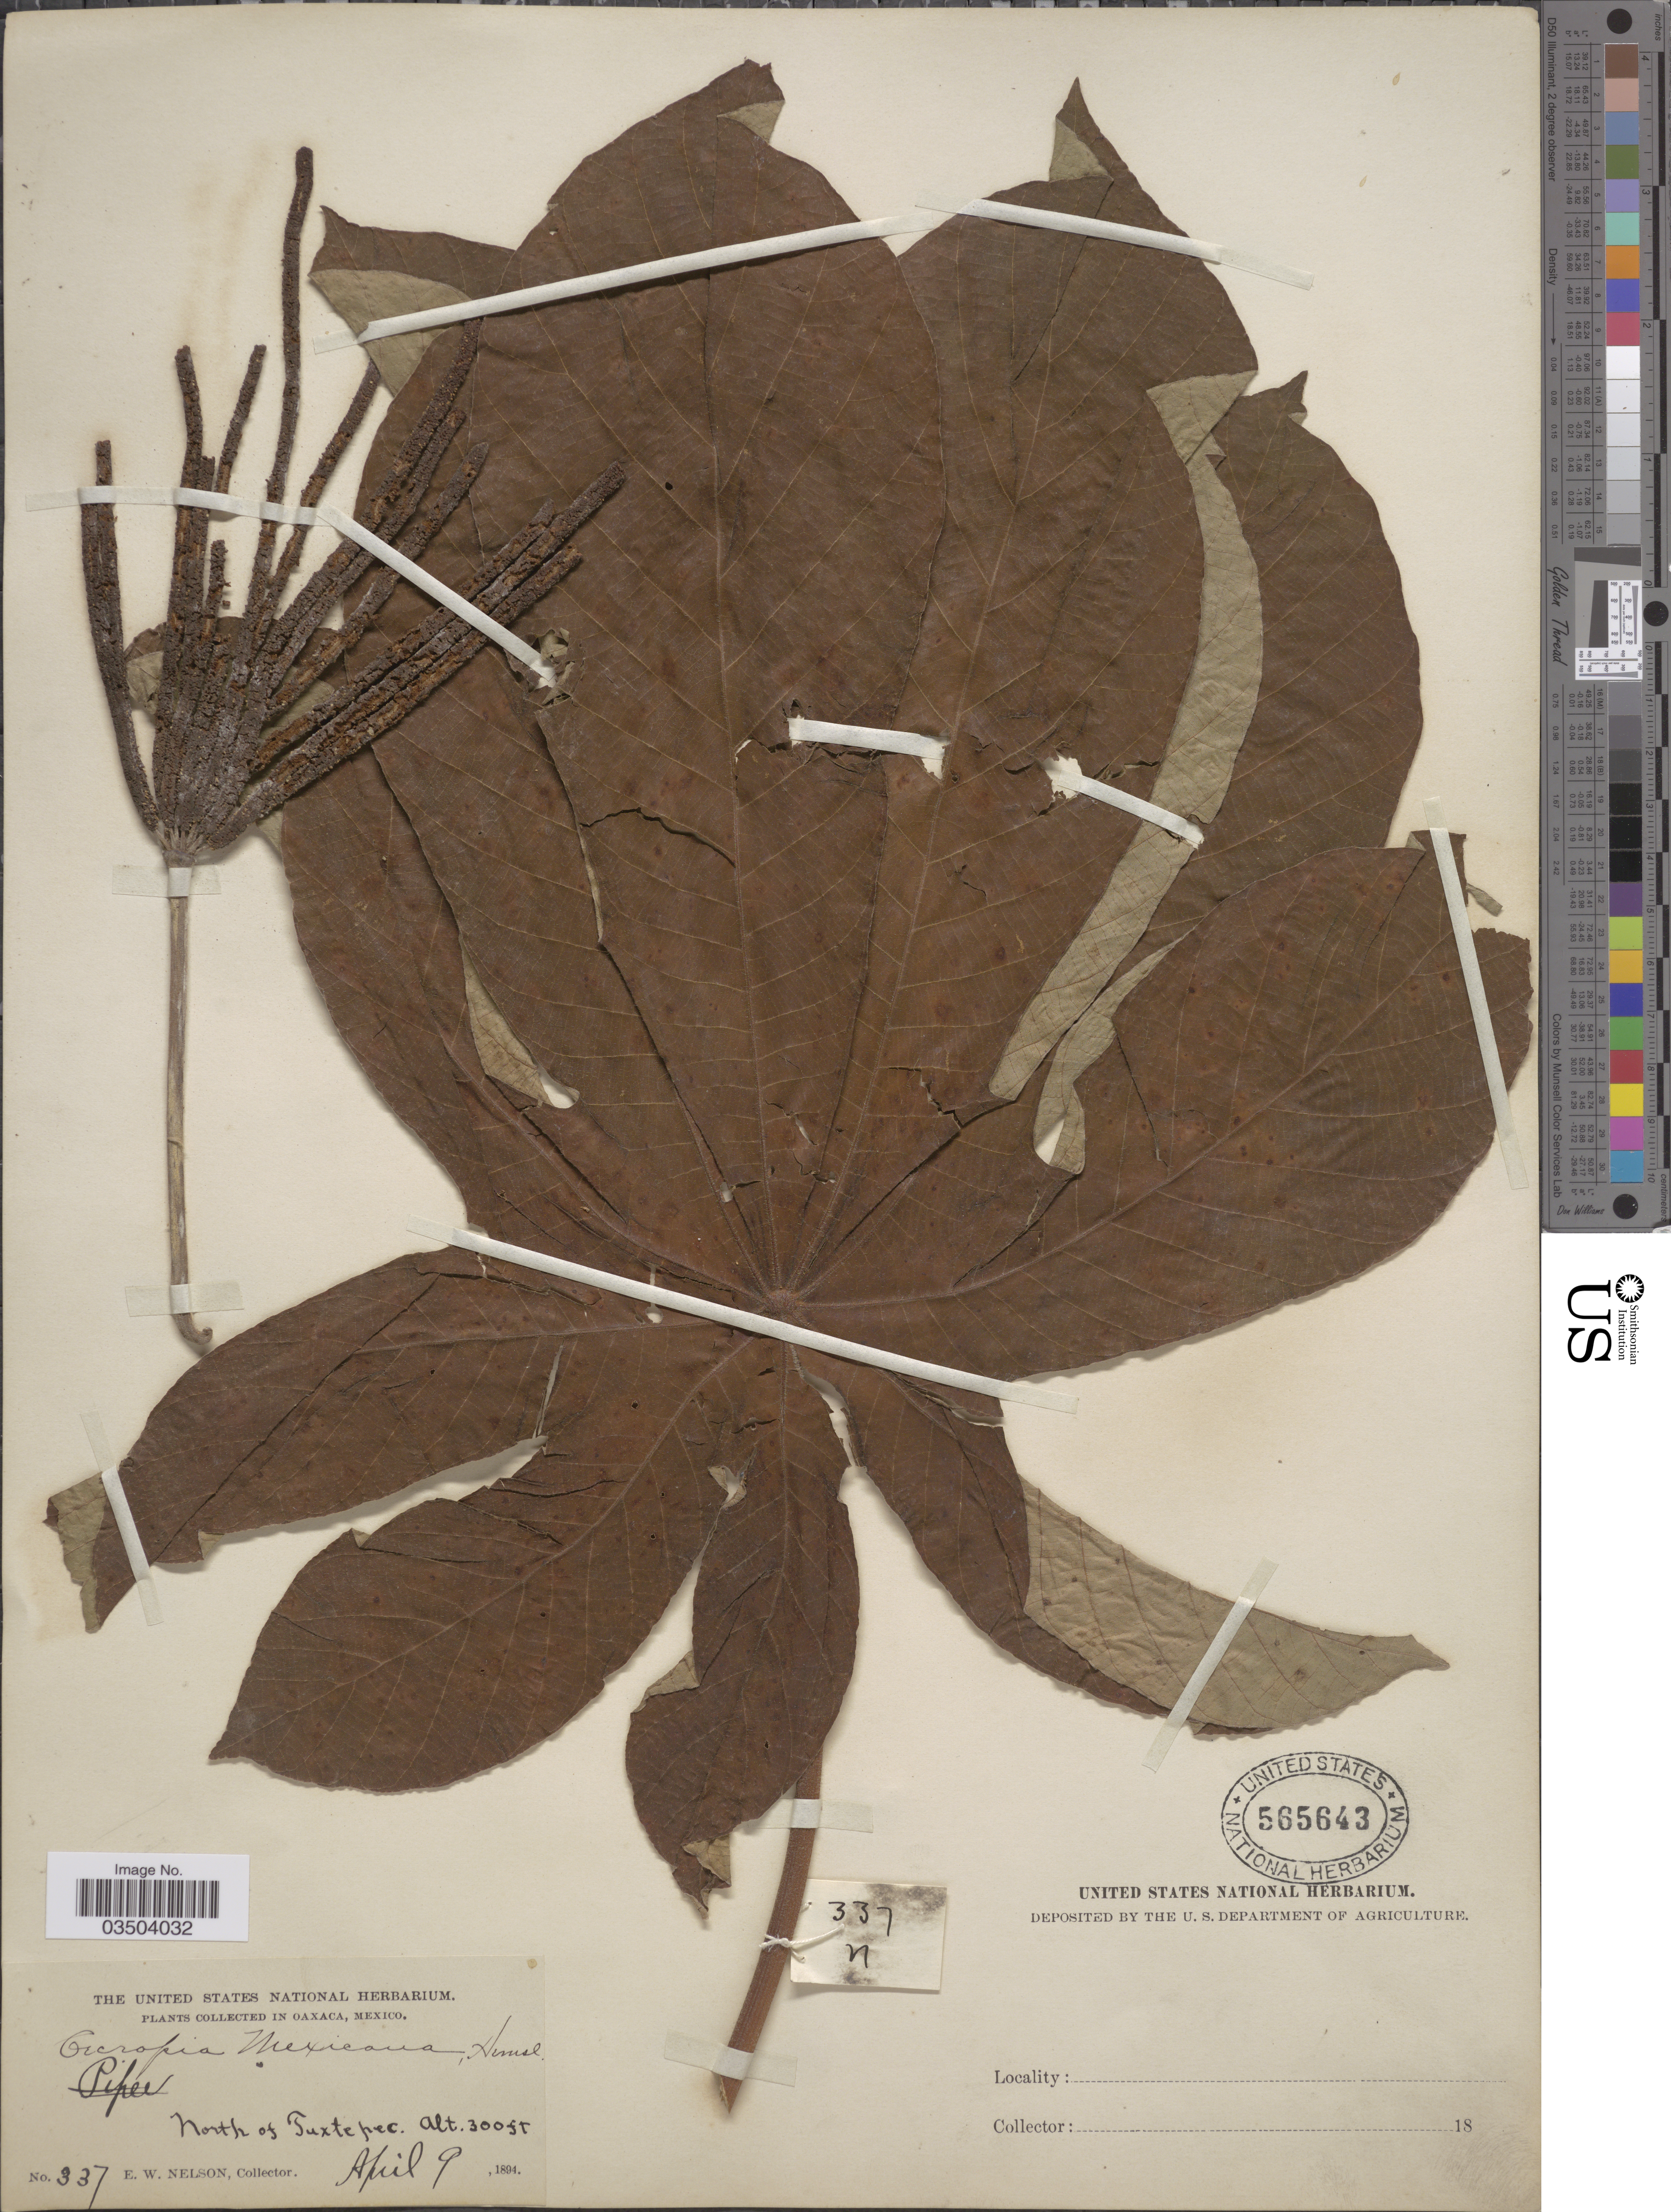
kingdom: Plantae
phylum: Tracheophyta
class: Magnoliopsida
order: Rosales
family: Urticaceae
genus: Cecropia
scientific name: Cecropia obtusifolia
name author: Bertol.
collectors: E. W. Nelson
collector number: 337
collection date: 1894-04-09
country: Mexico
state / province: Oaxaca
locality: North of Tuxtepec.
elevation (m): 91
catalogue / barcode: US 565643